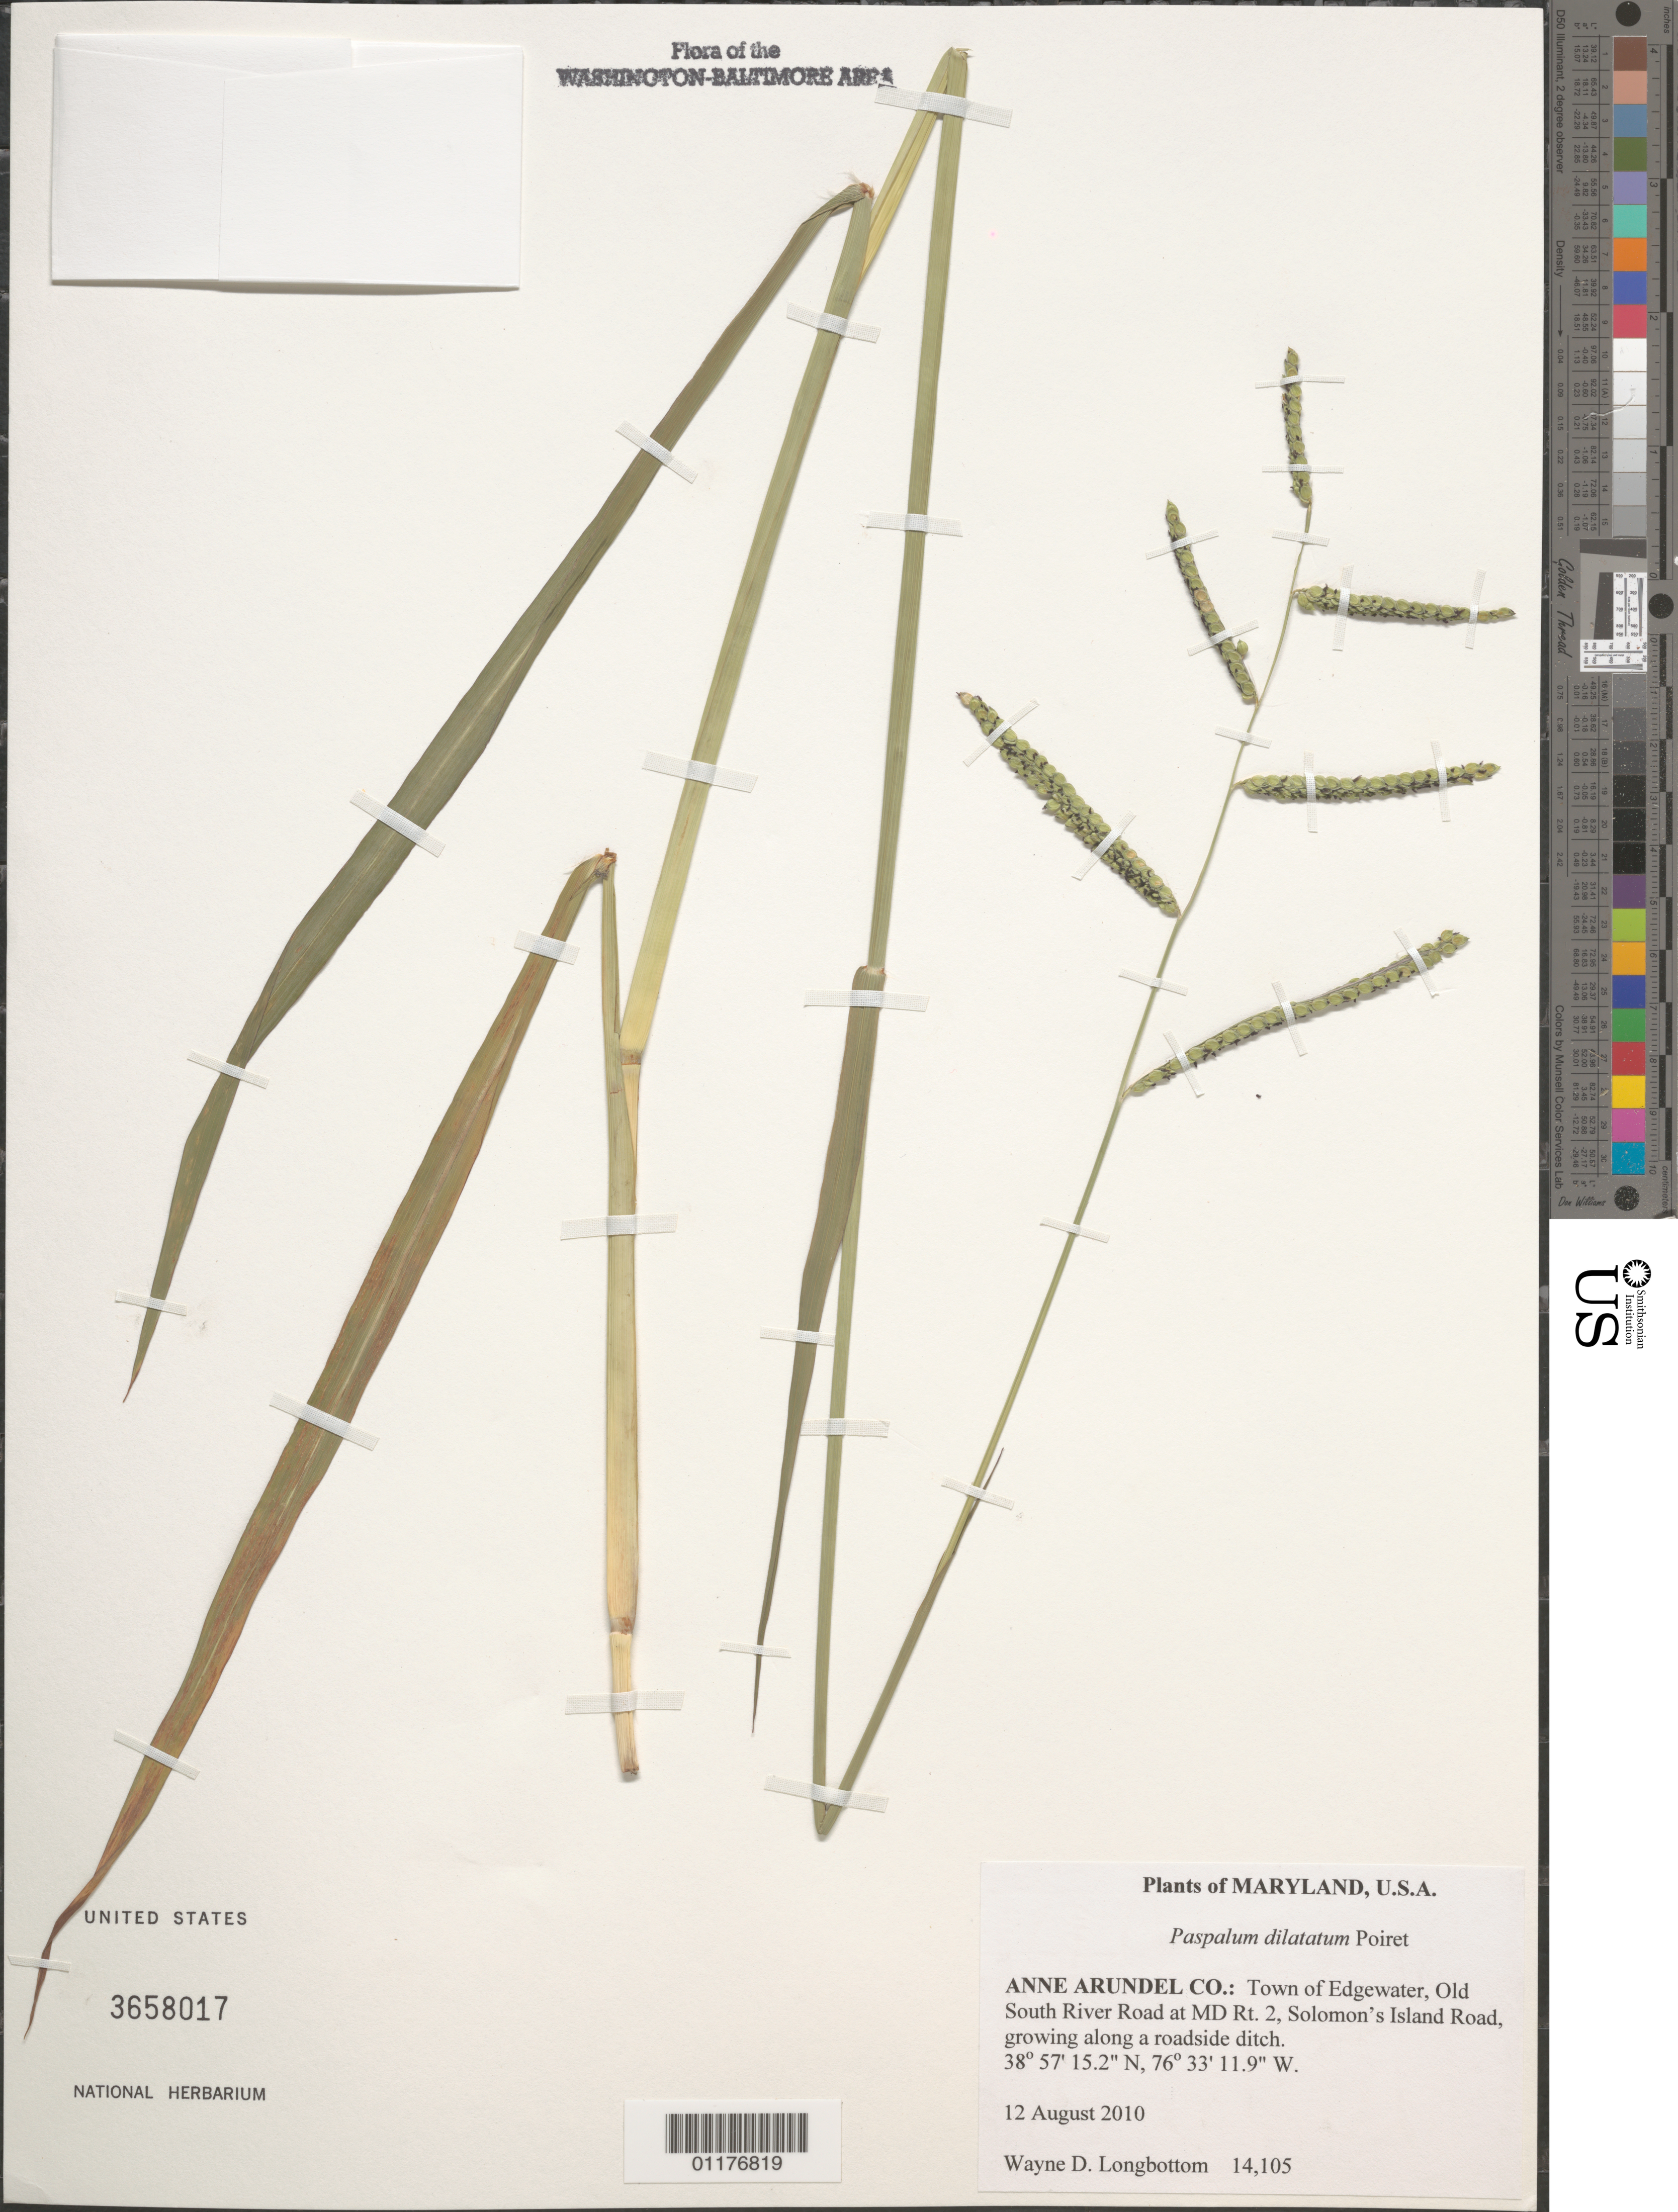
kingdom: Plantae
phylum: Tracheophyta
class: Liliopsida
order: Poales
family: Poaceae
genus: Paspalum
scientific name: Paspalum dilatatum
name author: Poir.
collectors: W. D. Longbottom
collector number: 14105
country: United States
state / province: Maryland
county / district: Anne Arundel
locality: Edgewater, Old South River Road at MD Rt. 2, Solomon';s Island Road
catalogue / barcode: US 3658017